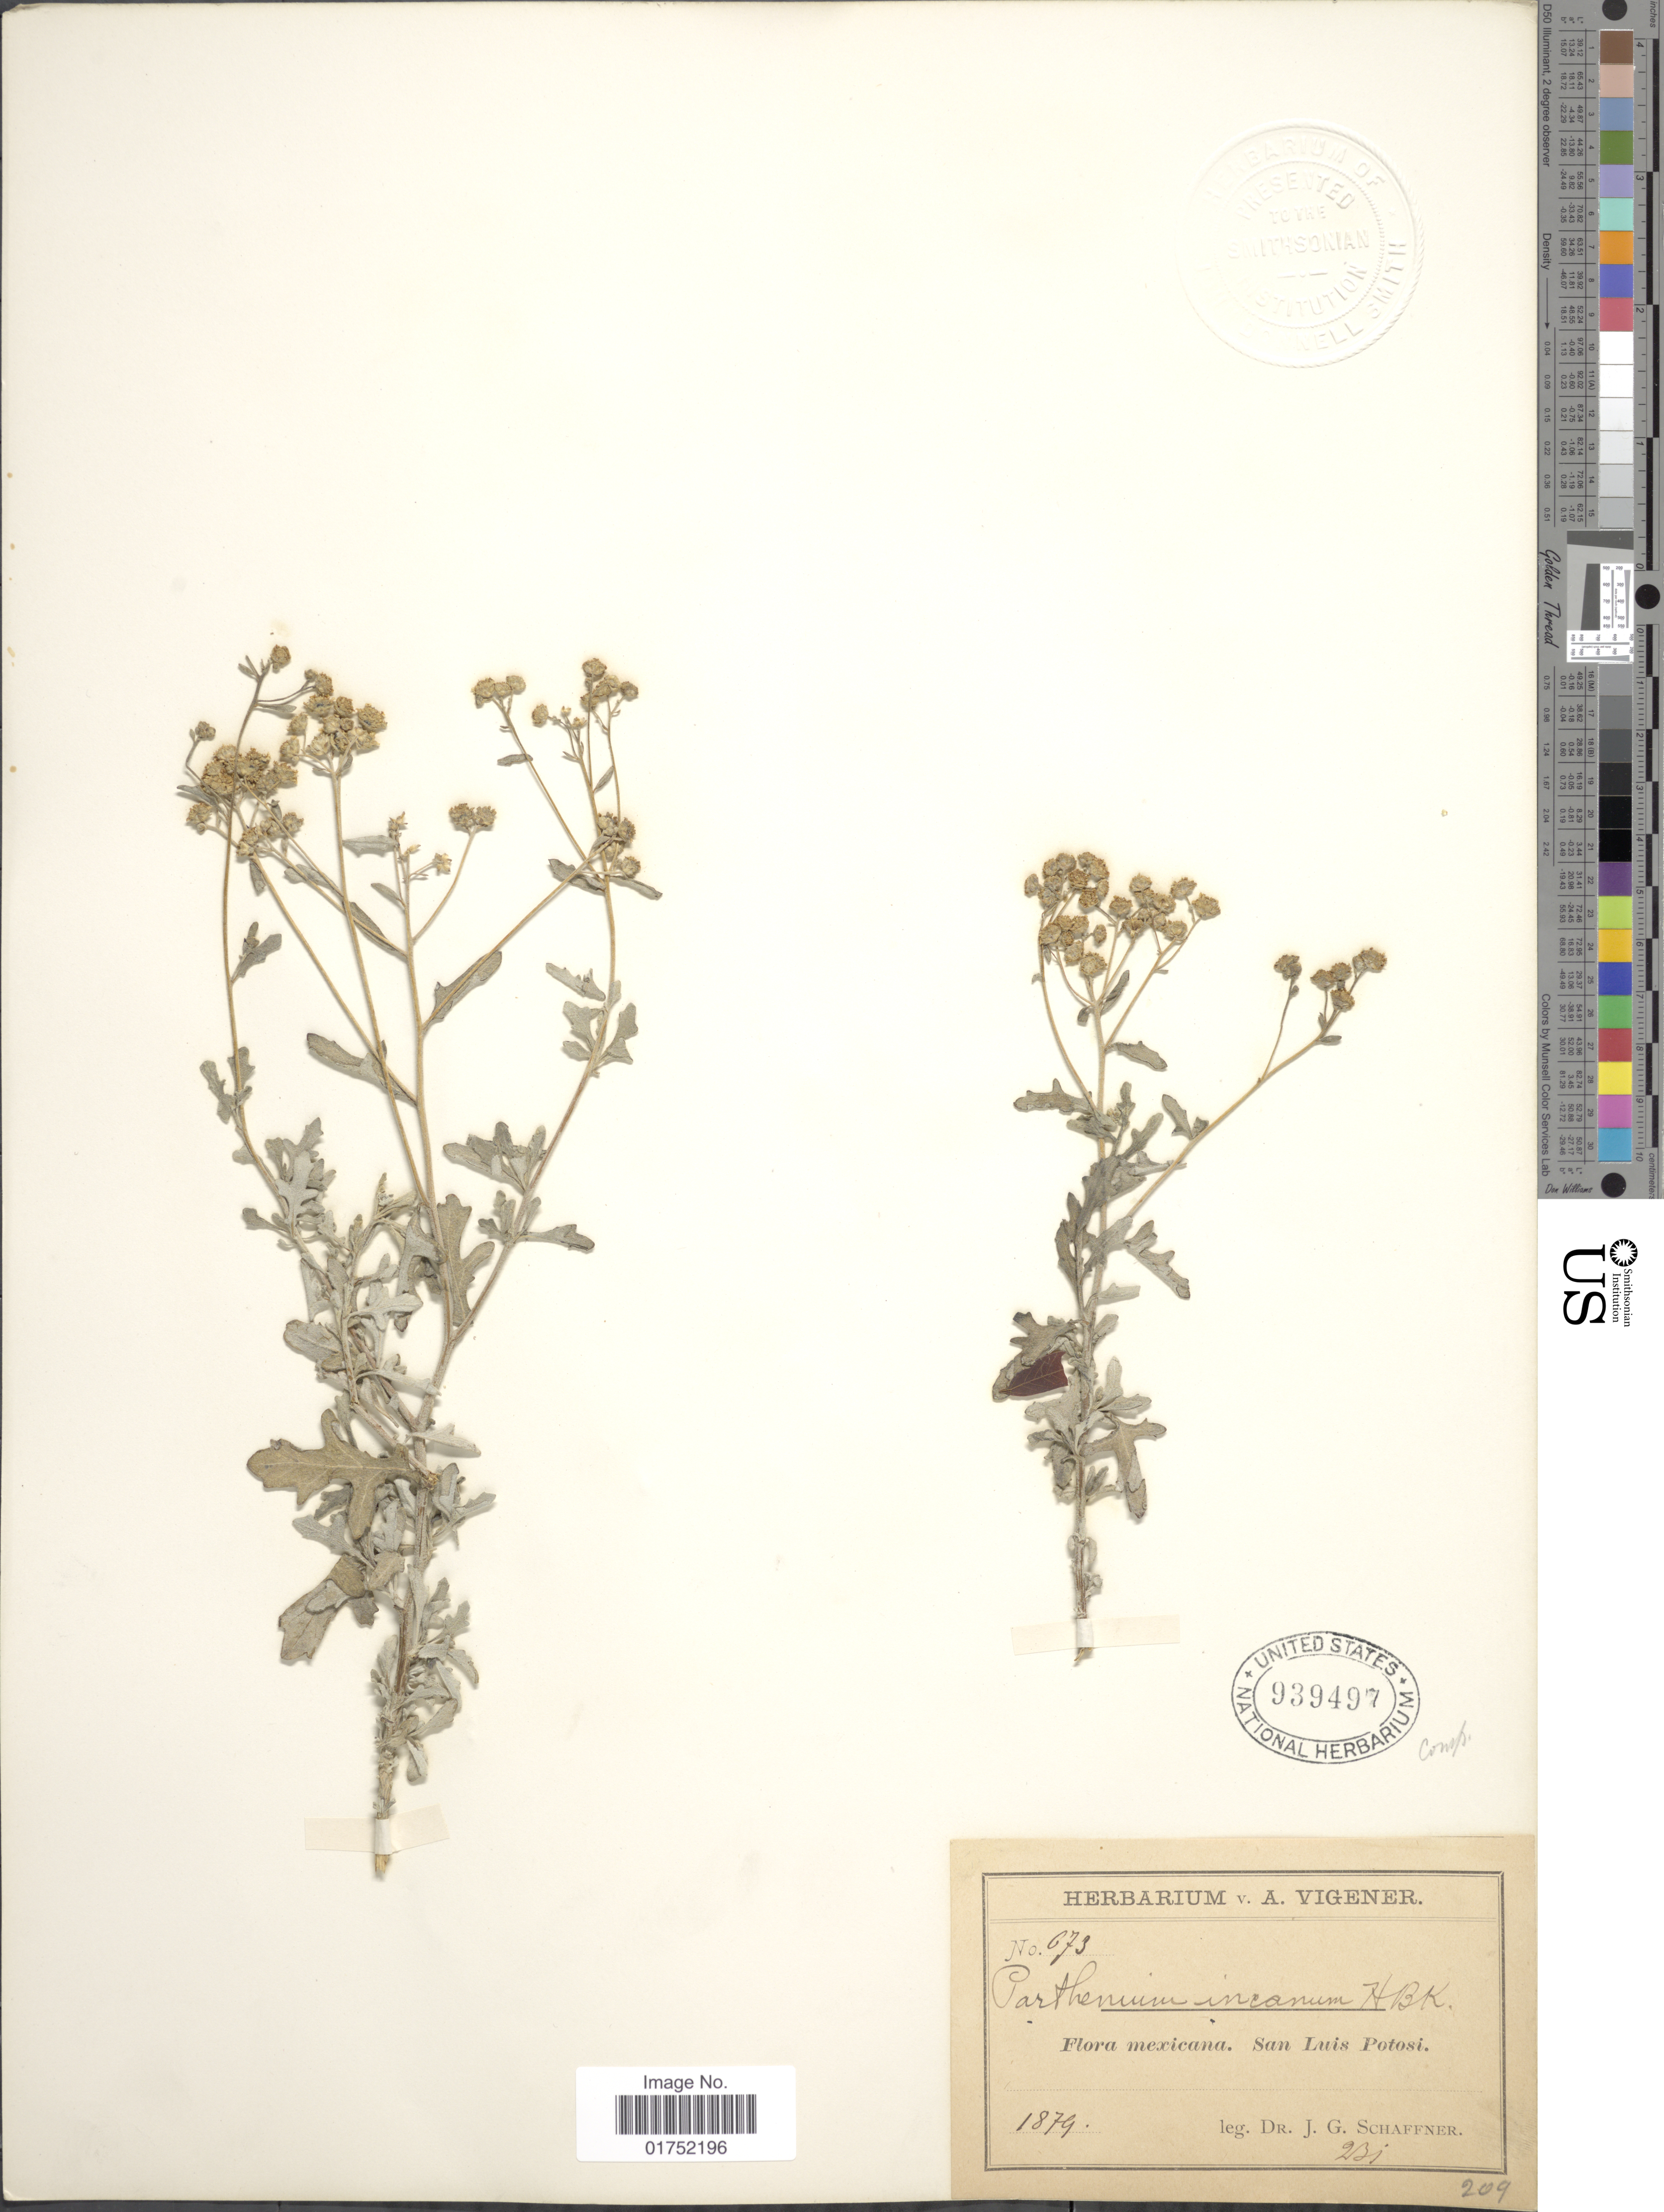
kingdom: Plantae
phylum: Tracheophyta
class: Magnoliopsida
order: Asterales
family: Asteraceae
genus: Parthenium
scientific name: Parthenium incanum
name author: Kunth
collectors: J. G. Schaffner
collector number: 673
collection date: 1879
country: Mexico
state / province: San Luis Potosí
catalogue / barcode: US 939497